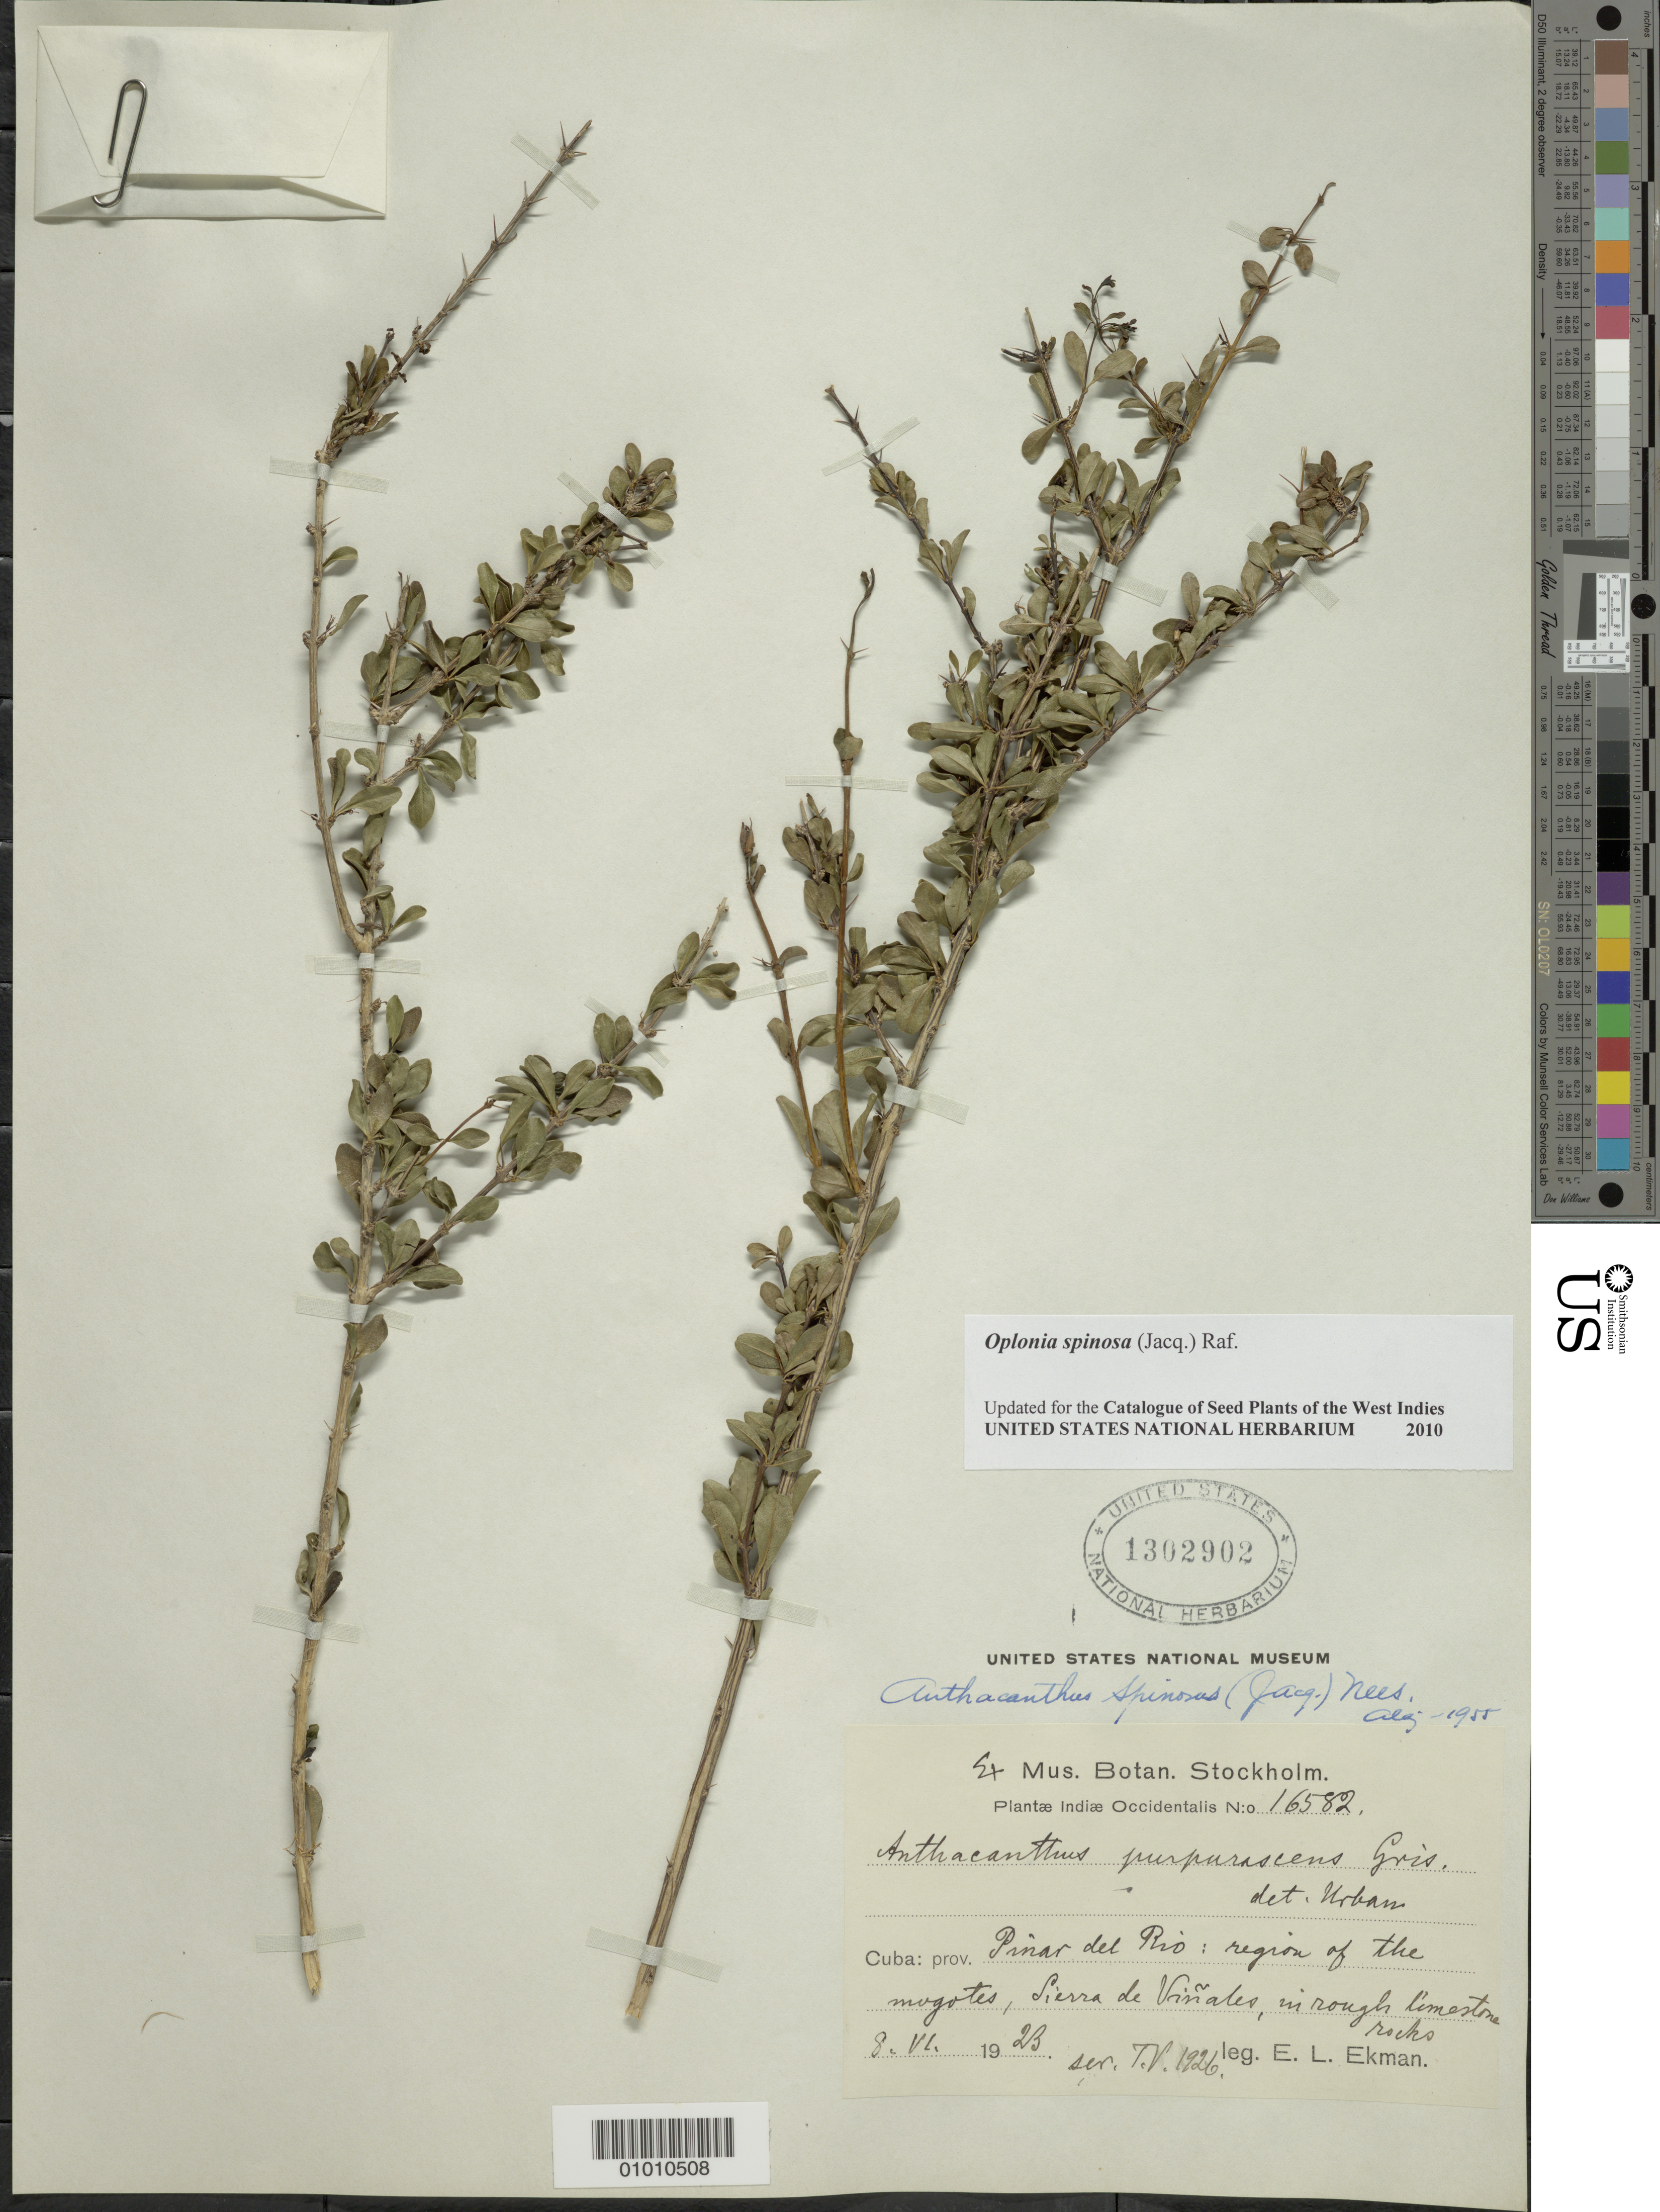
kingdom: Plantae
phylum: Tracheophyta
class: Magnoliopsida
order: Lamiales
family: Acanthaceae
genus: Oplonia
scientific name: Oplonia spinosa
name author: Raf.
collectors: E. L. Ekman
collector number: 16582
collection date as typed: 08 Jun 1923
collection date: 1923-06-08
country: Cuba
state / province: Pinar del Rio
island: Cuba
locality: Sierra de Viñales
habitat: Region of the mogotes, in rough limestone rocks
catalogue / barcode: US 1302902